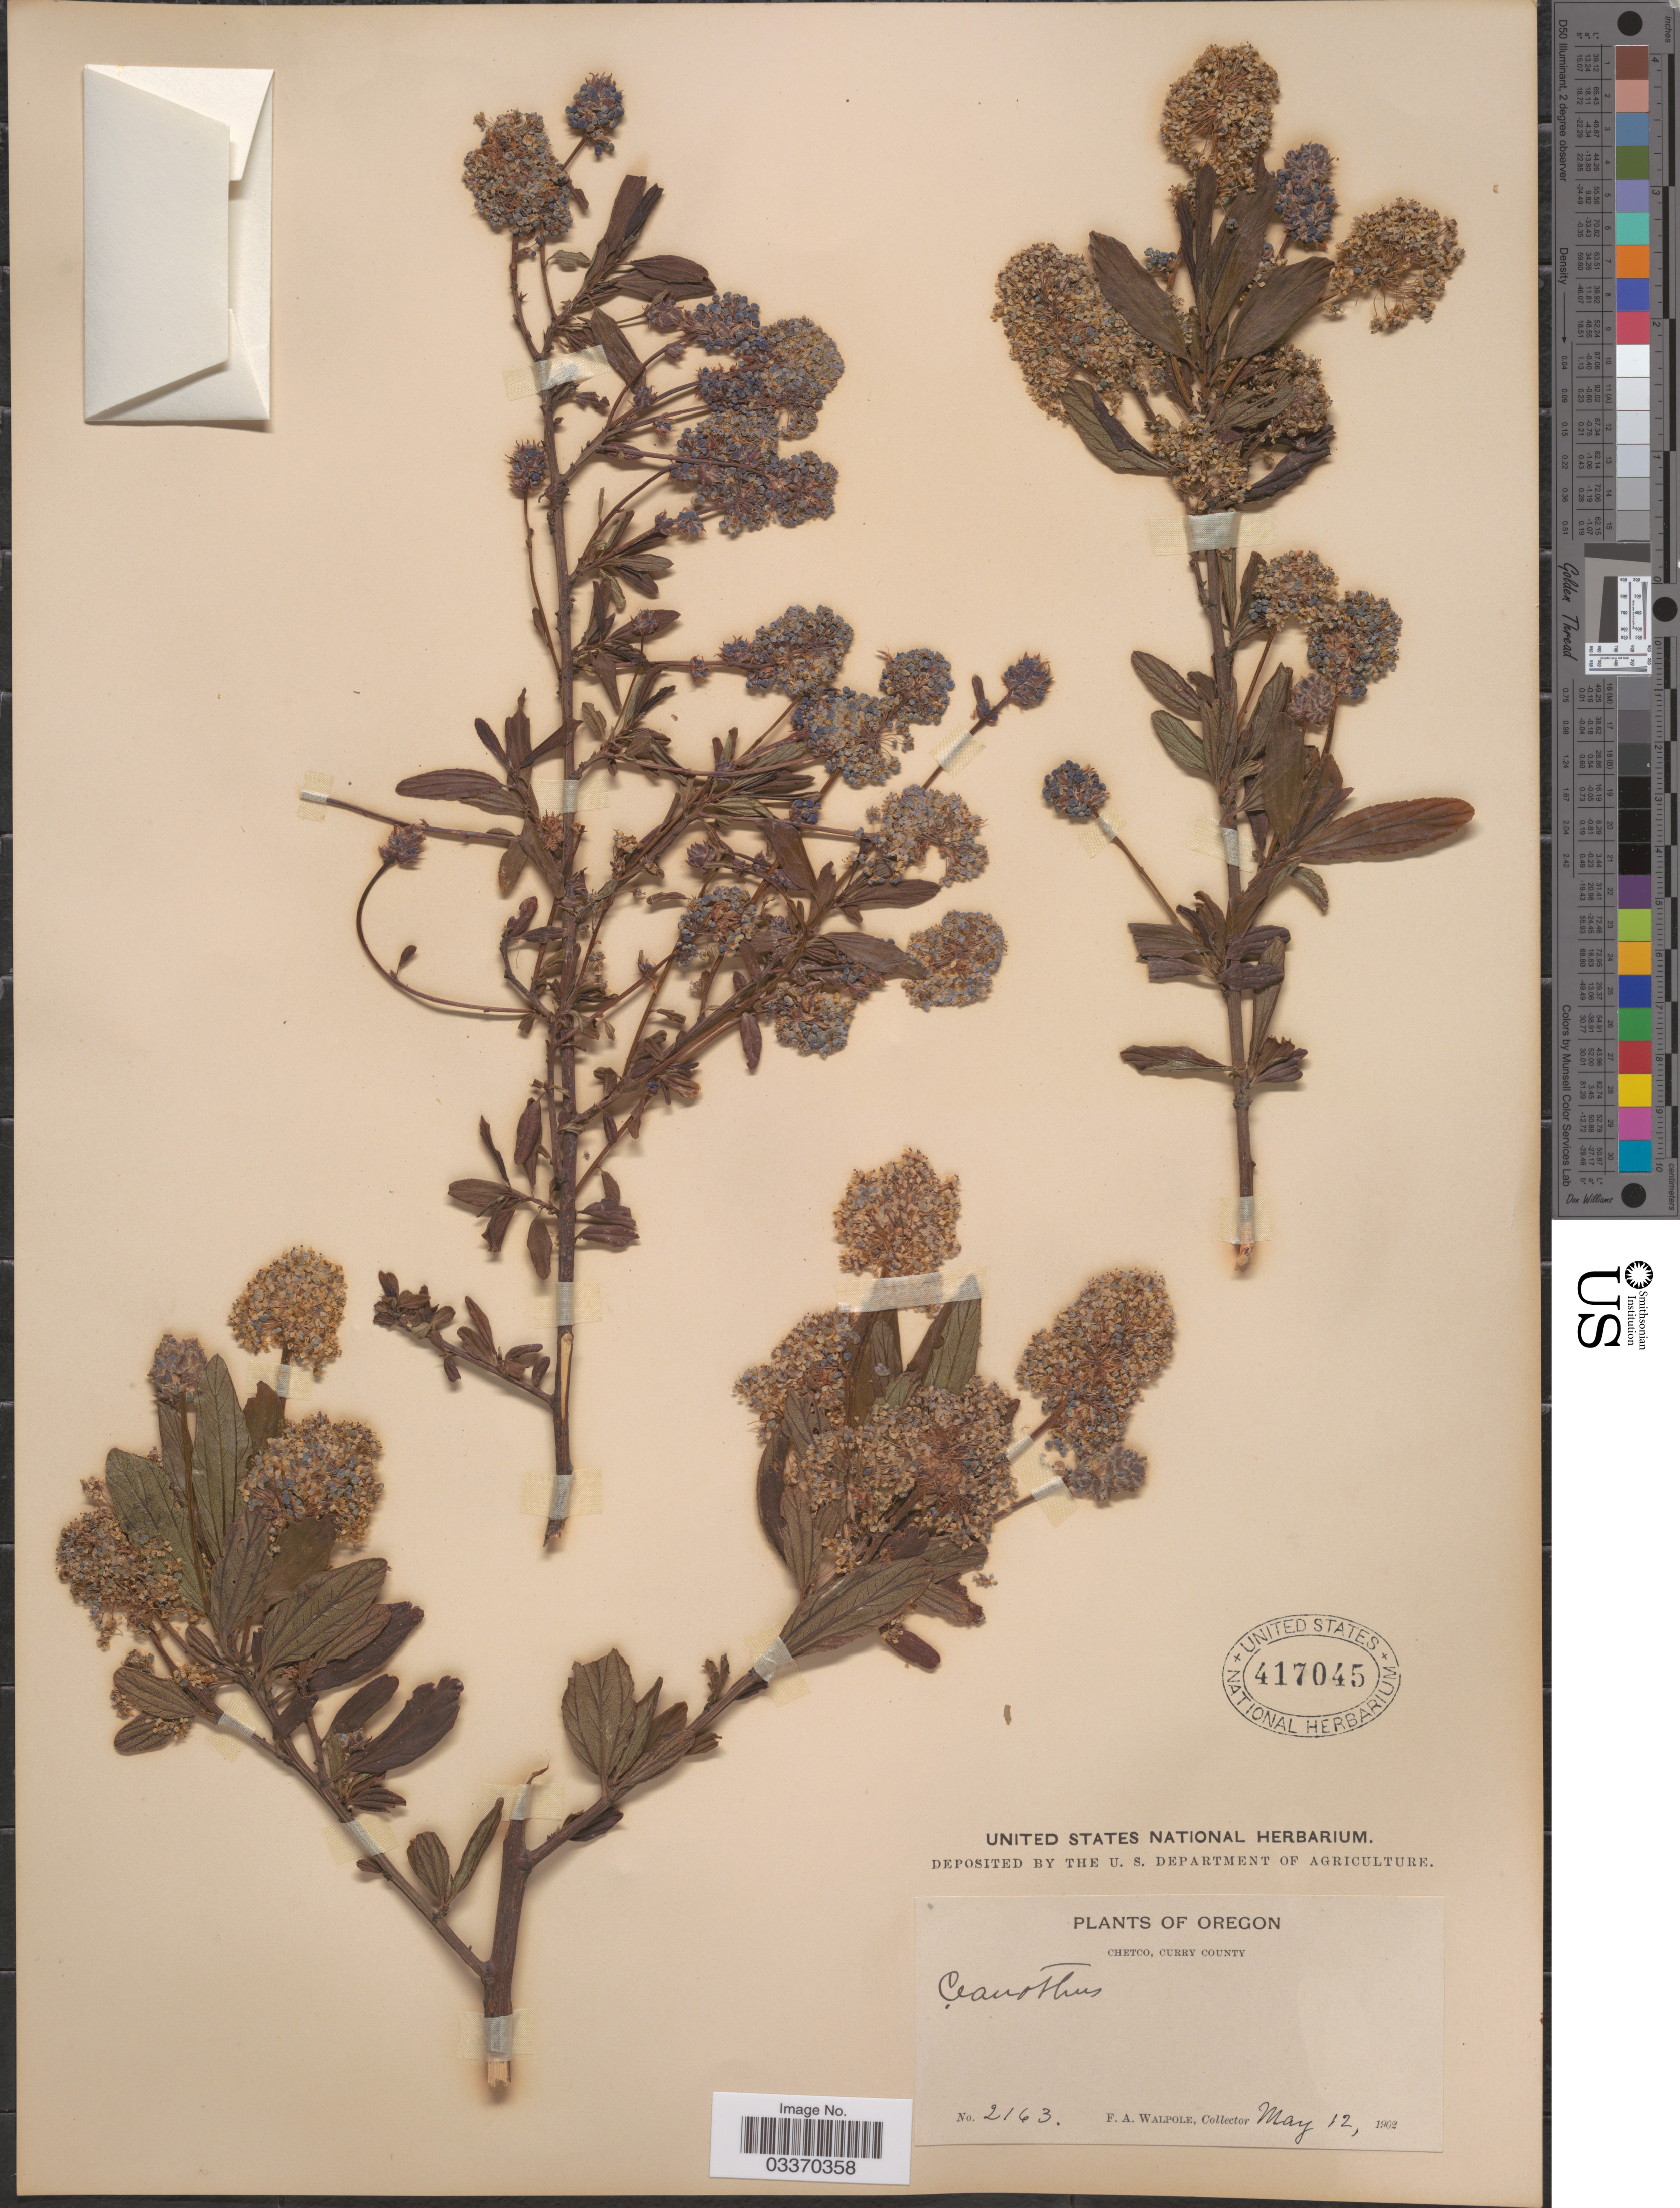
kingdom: Plantae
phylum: Tracheophyta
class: Magnoliopsida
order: Rosales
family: Rhamnaceae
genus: Ceanothus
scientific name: Ceanothus thyrsiflorus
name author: Eschsch.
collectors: F. Walpole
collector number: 2163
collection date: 1962-05-12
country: United States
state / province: Oregon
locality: Chetco, Curry County.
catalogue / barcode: US 417045